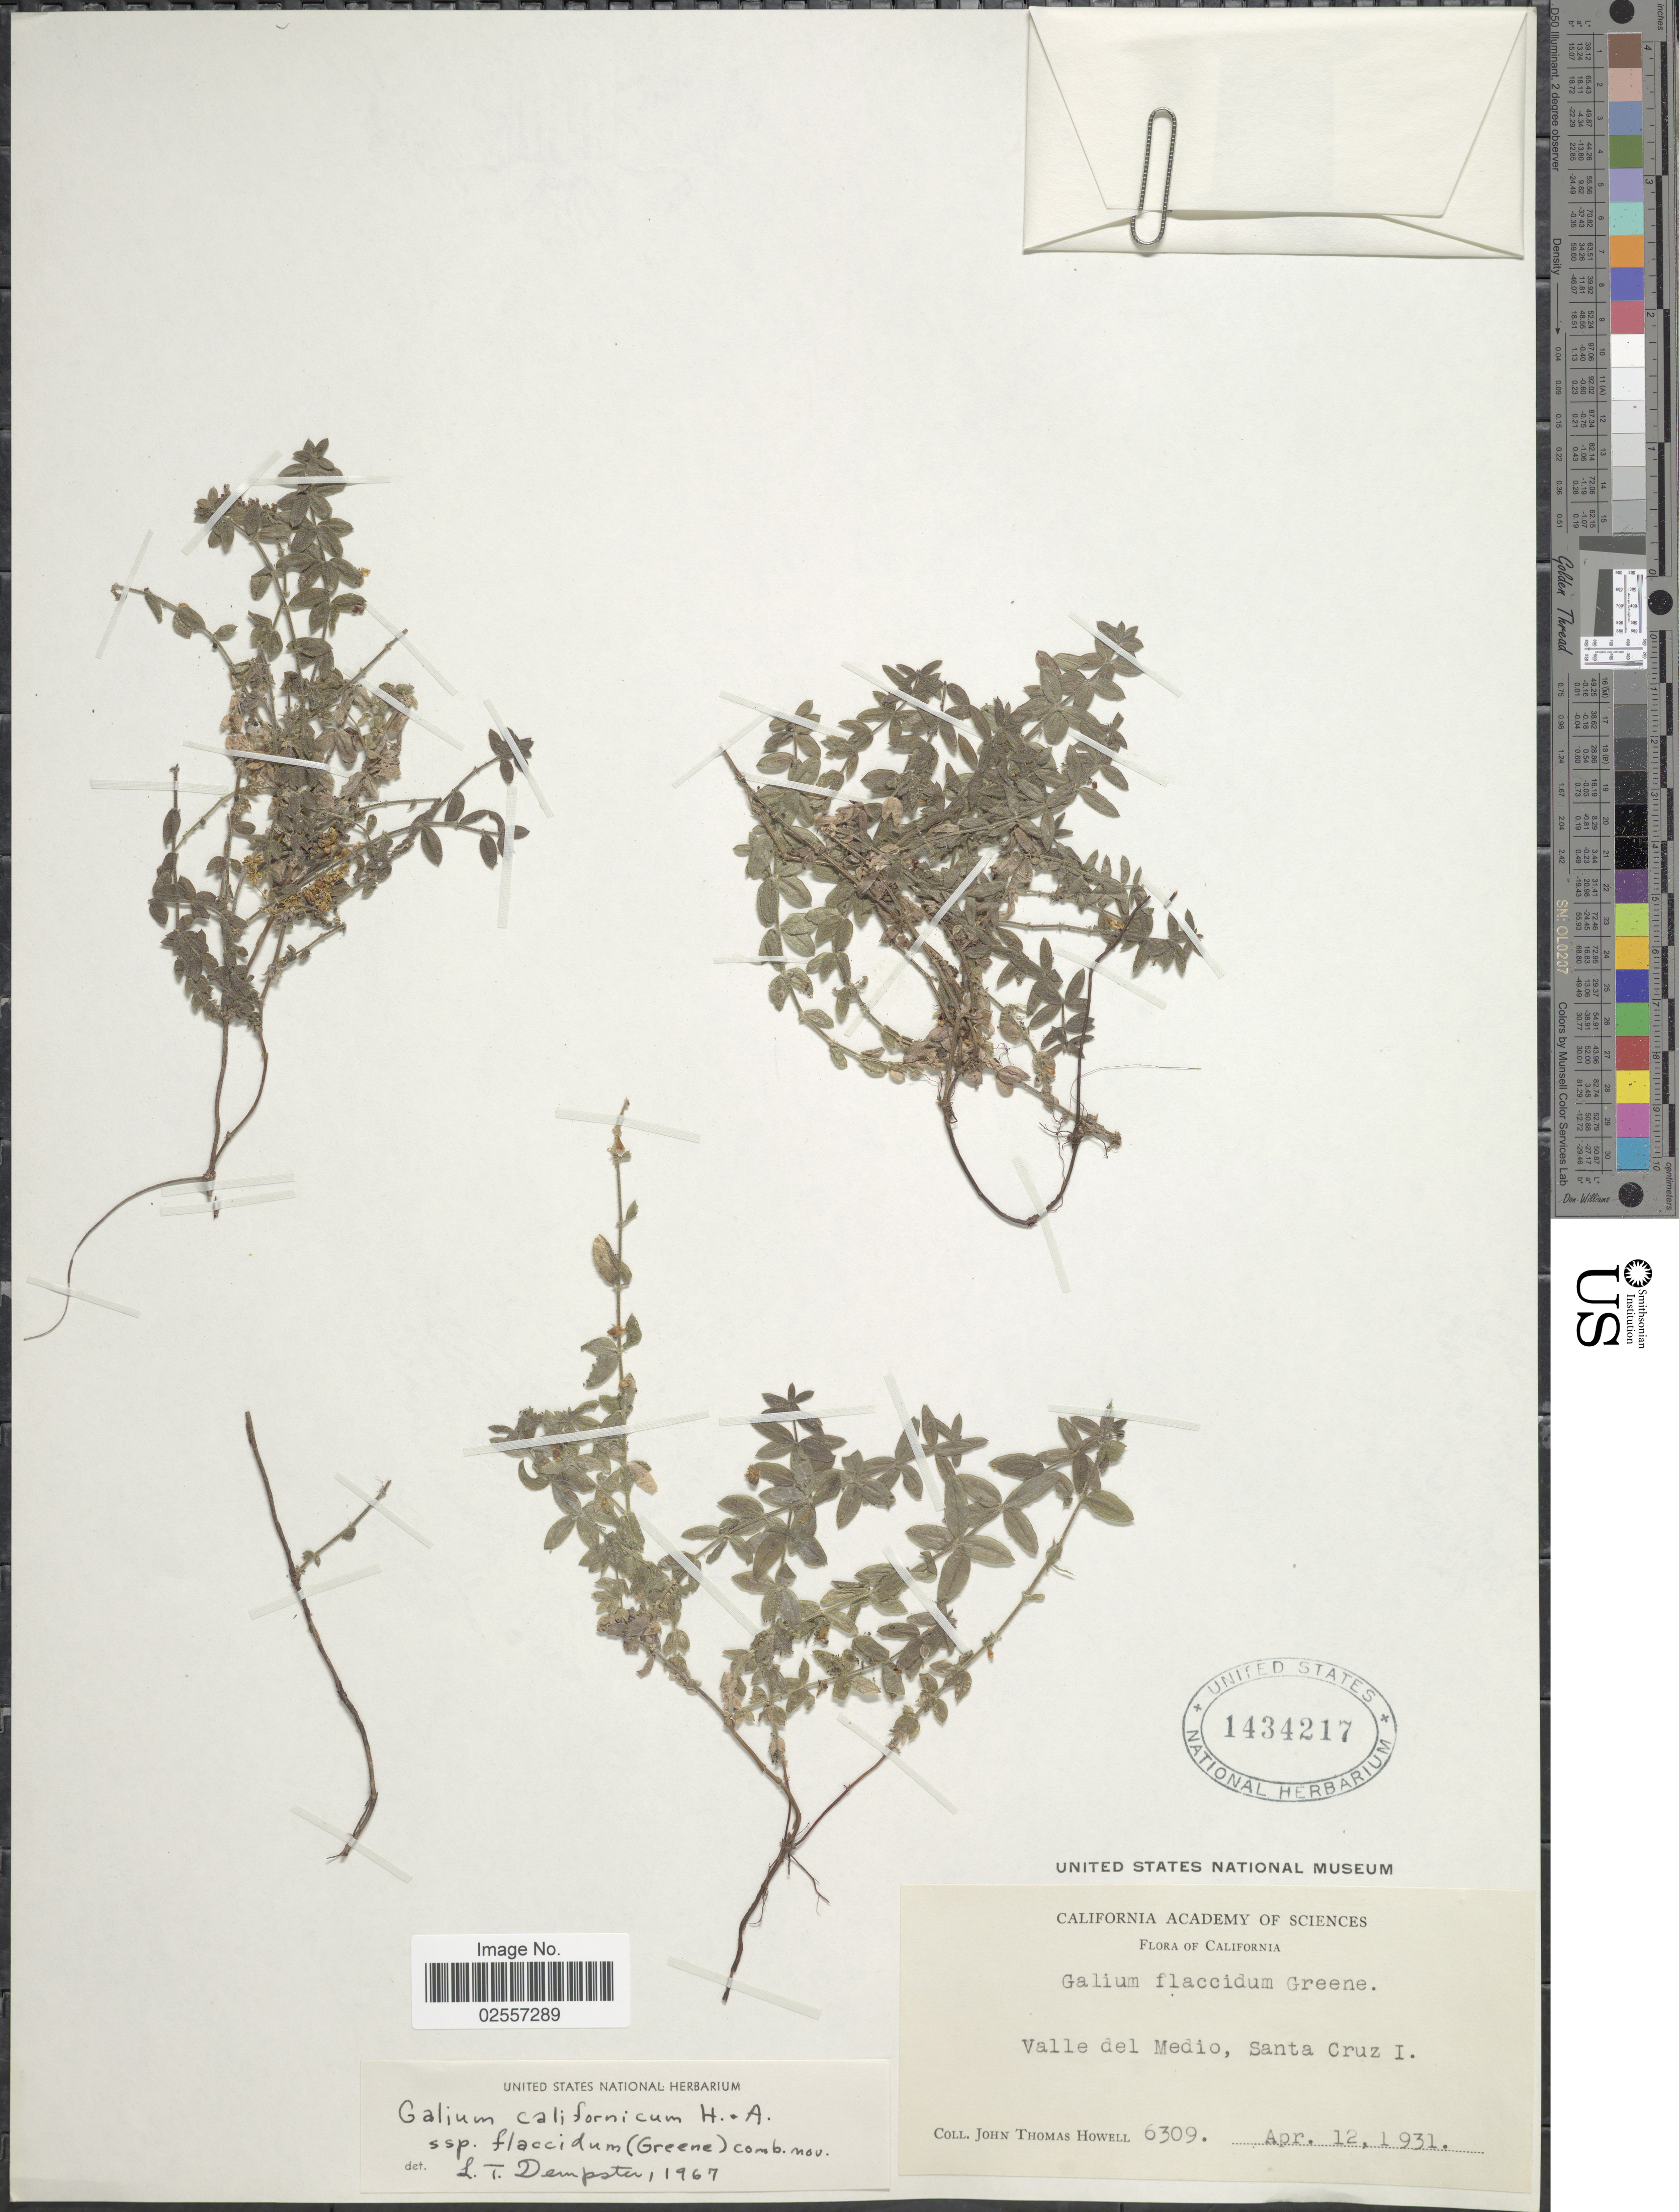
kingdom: Plantae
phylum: Tracheophyta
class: Magnoliopsida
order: Gentianales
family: Rubiaceae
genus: Galium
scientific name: Galium californicum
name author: Hook. & Arn.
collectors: J. T. Howell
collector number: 6309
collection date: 1931-04-12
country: United States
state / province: California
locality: Valle del Medio, Santa Cruz I.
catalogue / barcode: US 1434217